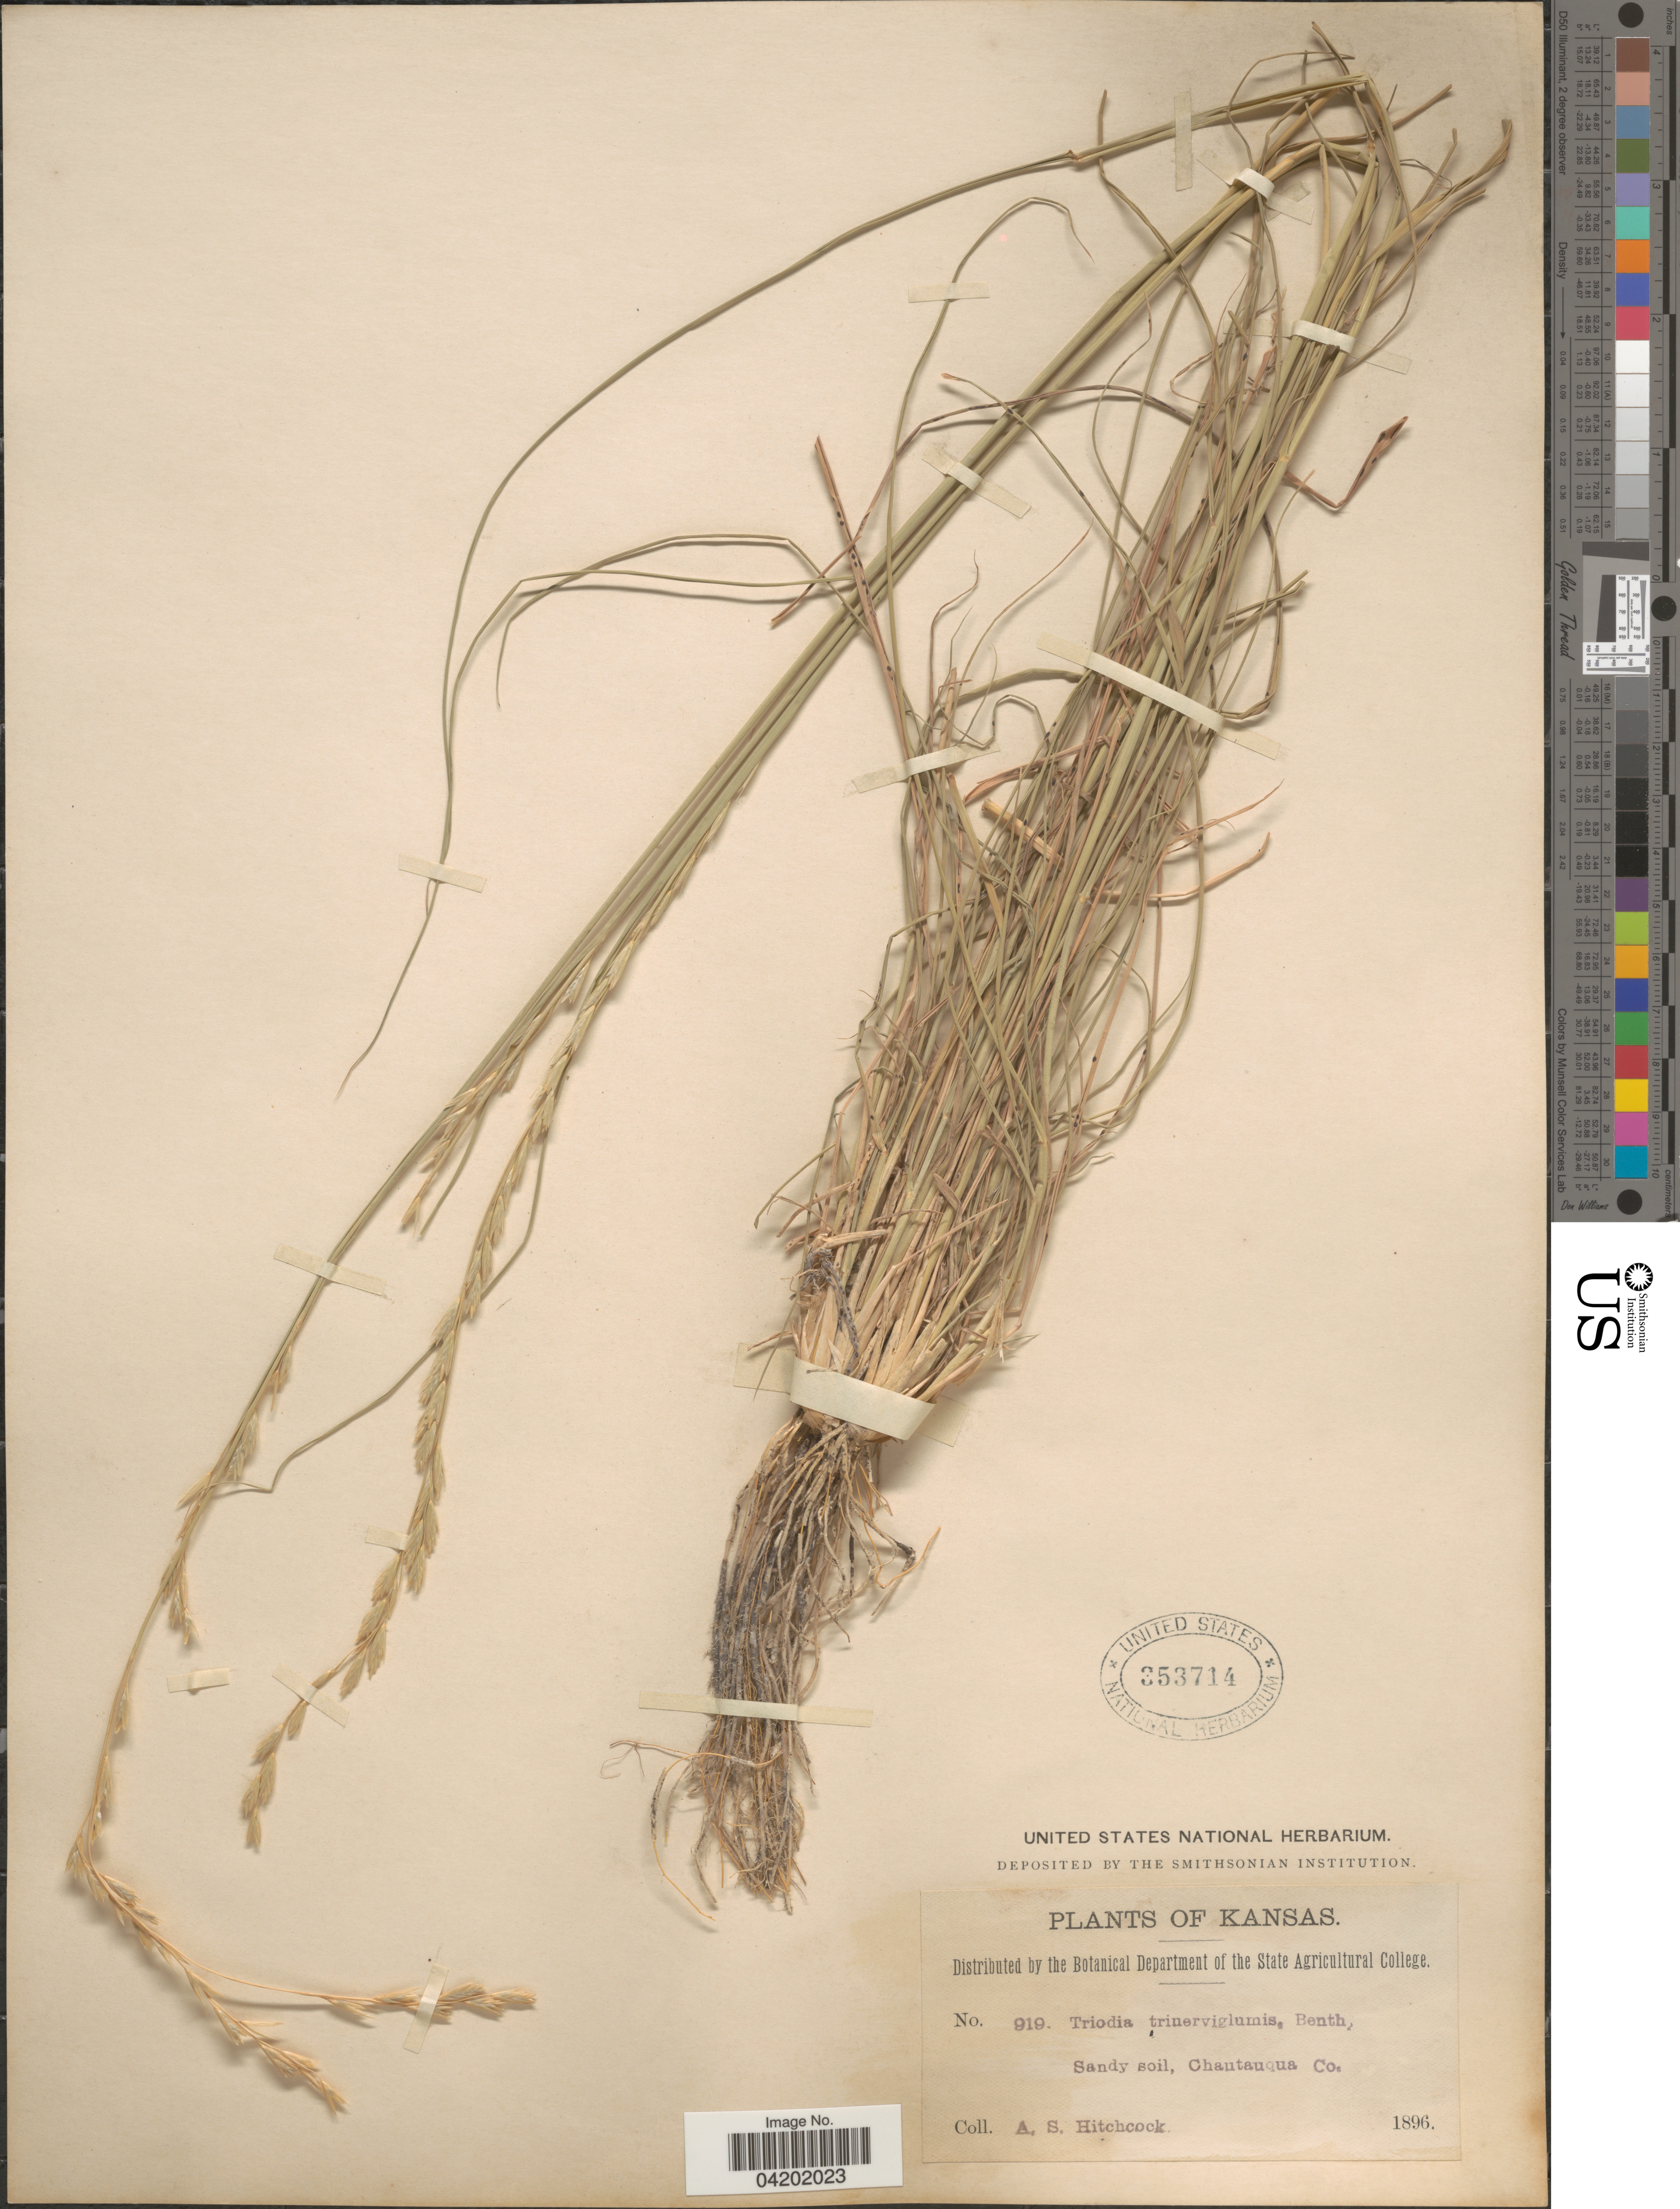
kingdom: Plantae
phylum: Tracheophyta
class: Liliopsida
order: Poales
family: Poaceae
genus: Tridentopsis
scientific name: Tridentopsis mutica var. elongata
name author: P.M. Peterson & Romasch.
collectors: A. S. Hitchcock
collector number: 919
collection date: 1896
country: United States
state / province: Kansas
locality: Chautauqua Co.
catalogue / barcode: US 353714